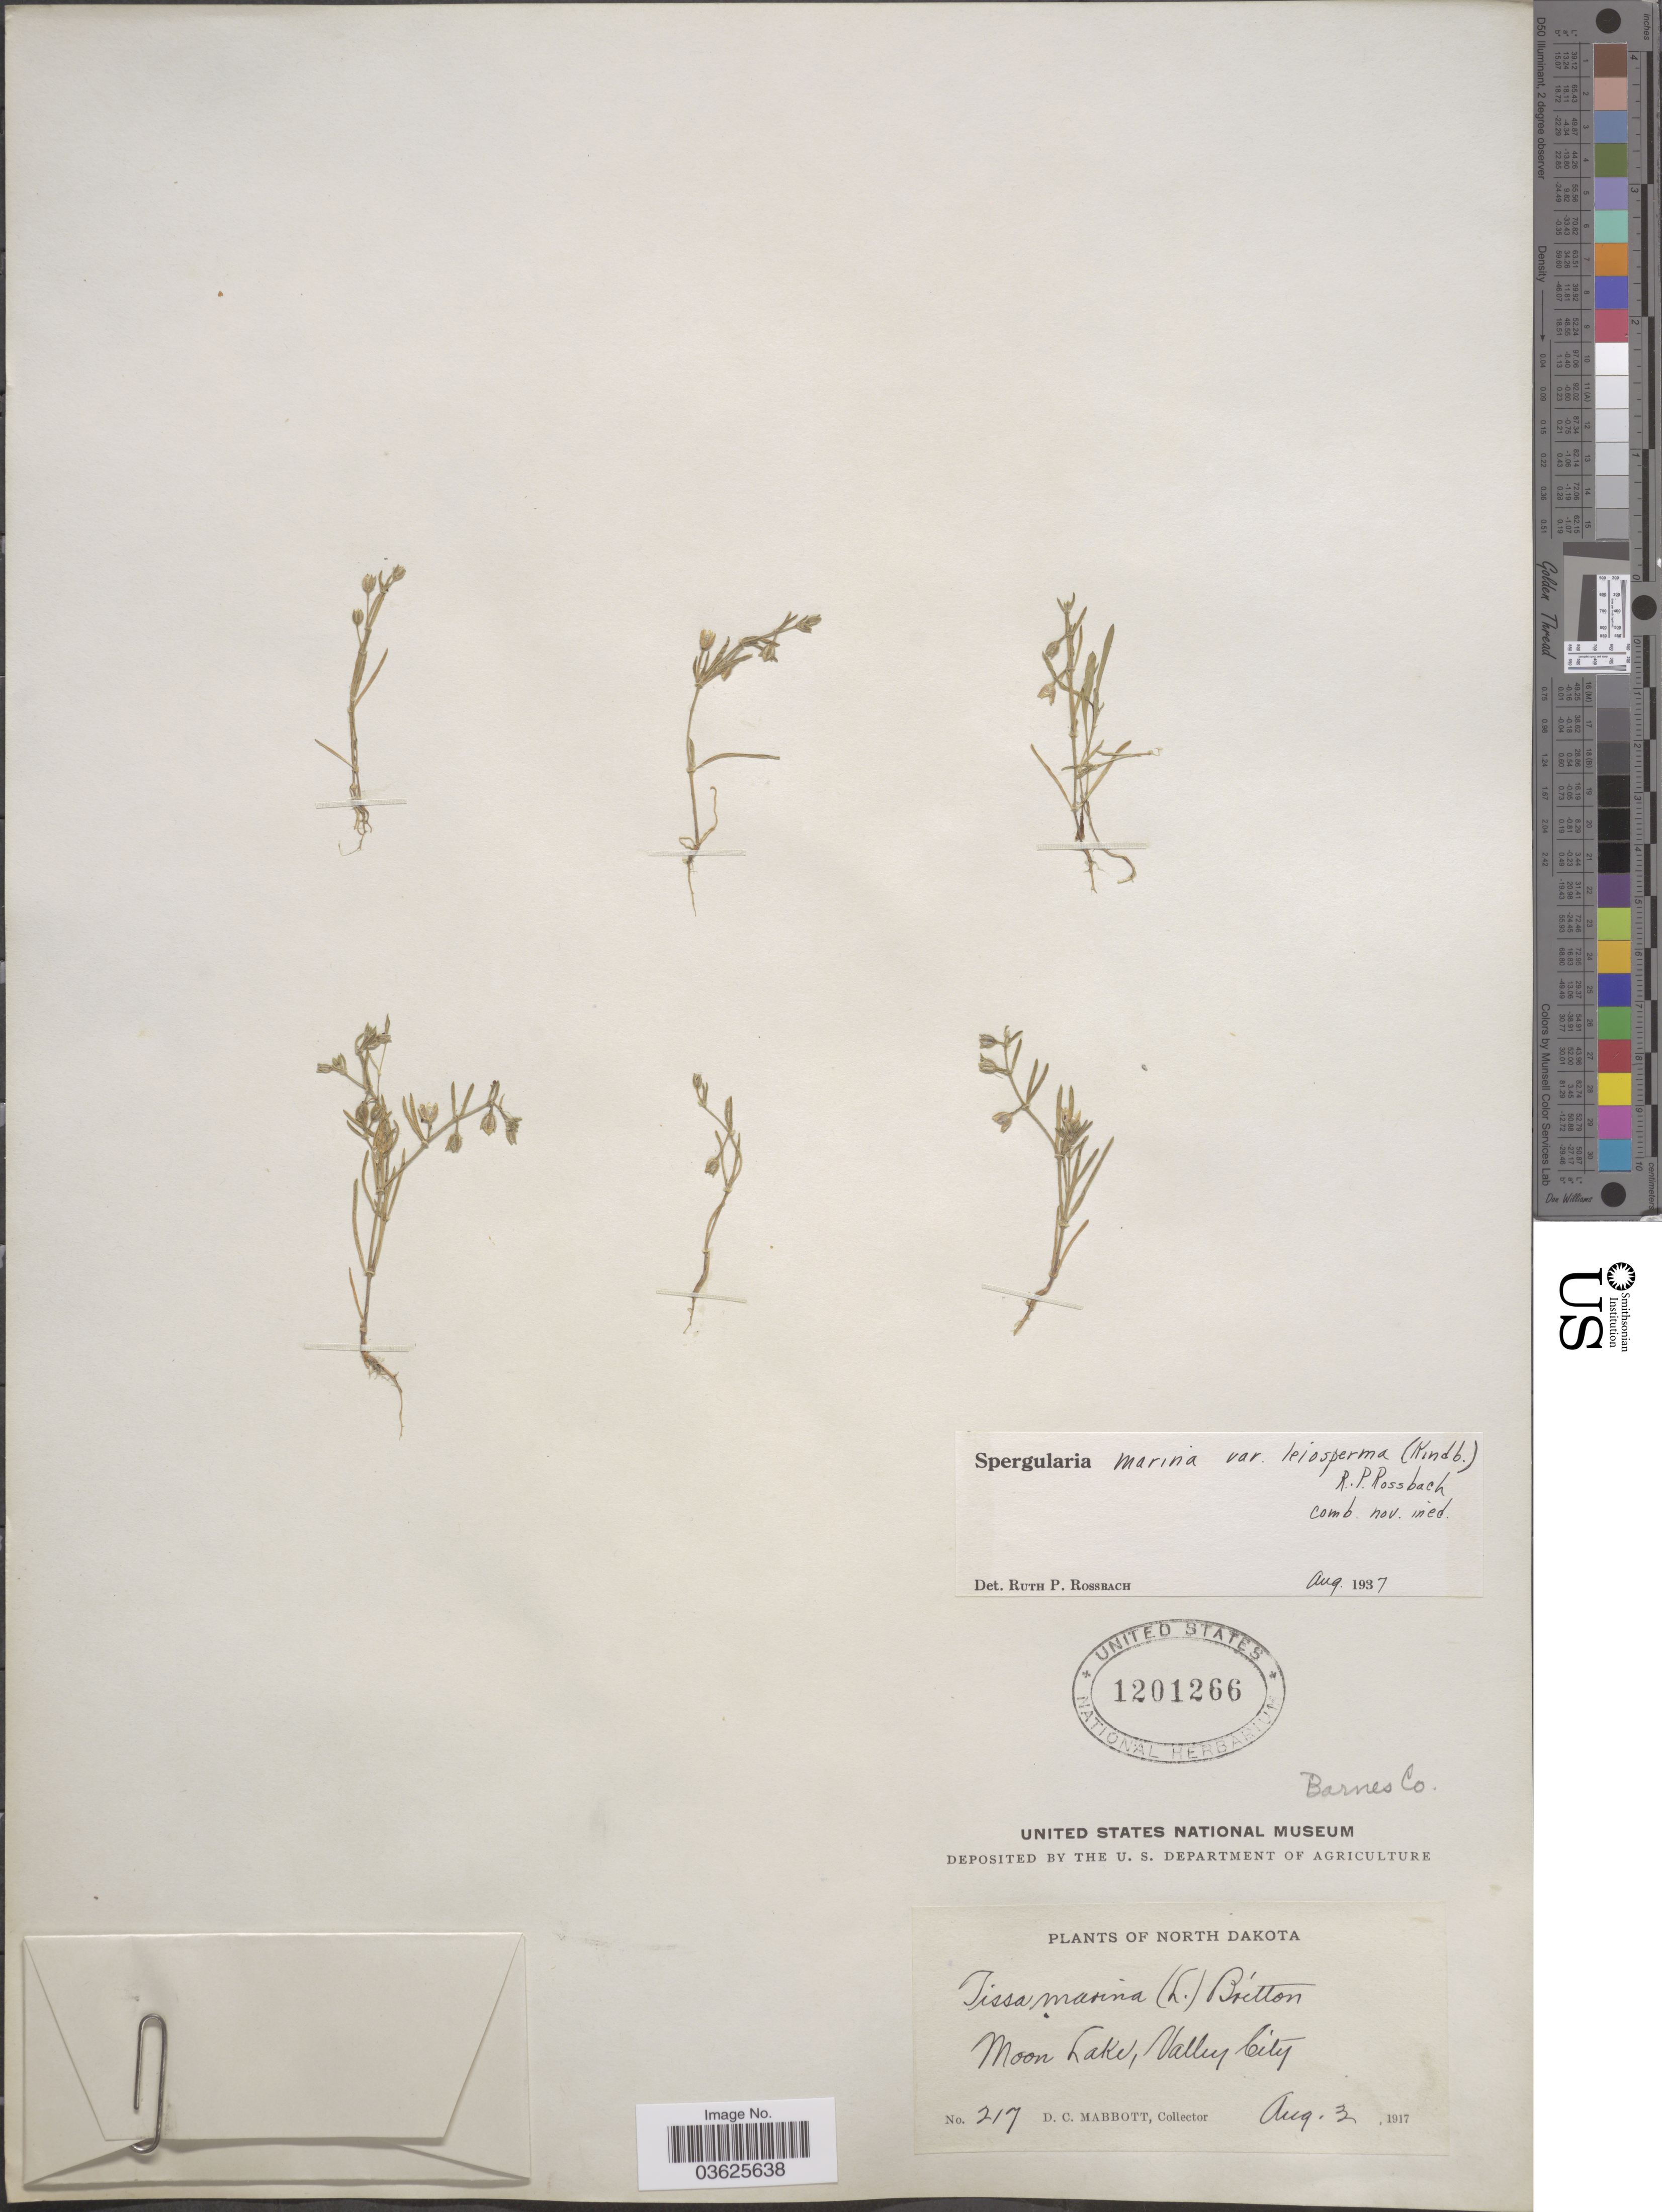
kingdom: Plantae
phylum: Tracheophyta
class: Magnoliopsida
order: Caryophyllales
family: Caryophyllaceae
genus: Spergularia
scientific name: Spergularia marina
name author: (L.) Griseb.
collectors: D. Mabbott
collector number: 217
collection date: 1917-08-03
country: United States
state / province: North Dakota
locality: Moon Lake, Valley City. Barnes Co.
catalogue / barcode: US 1201266